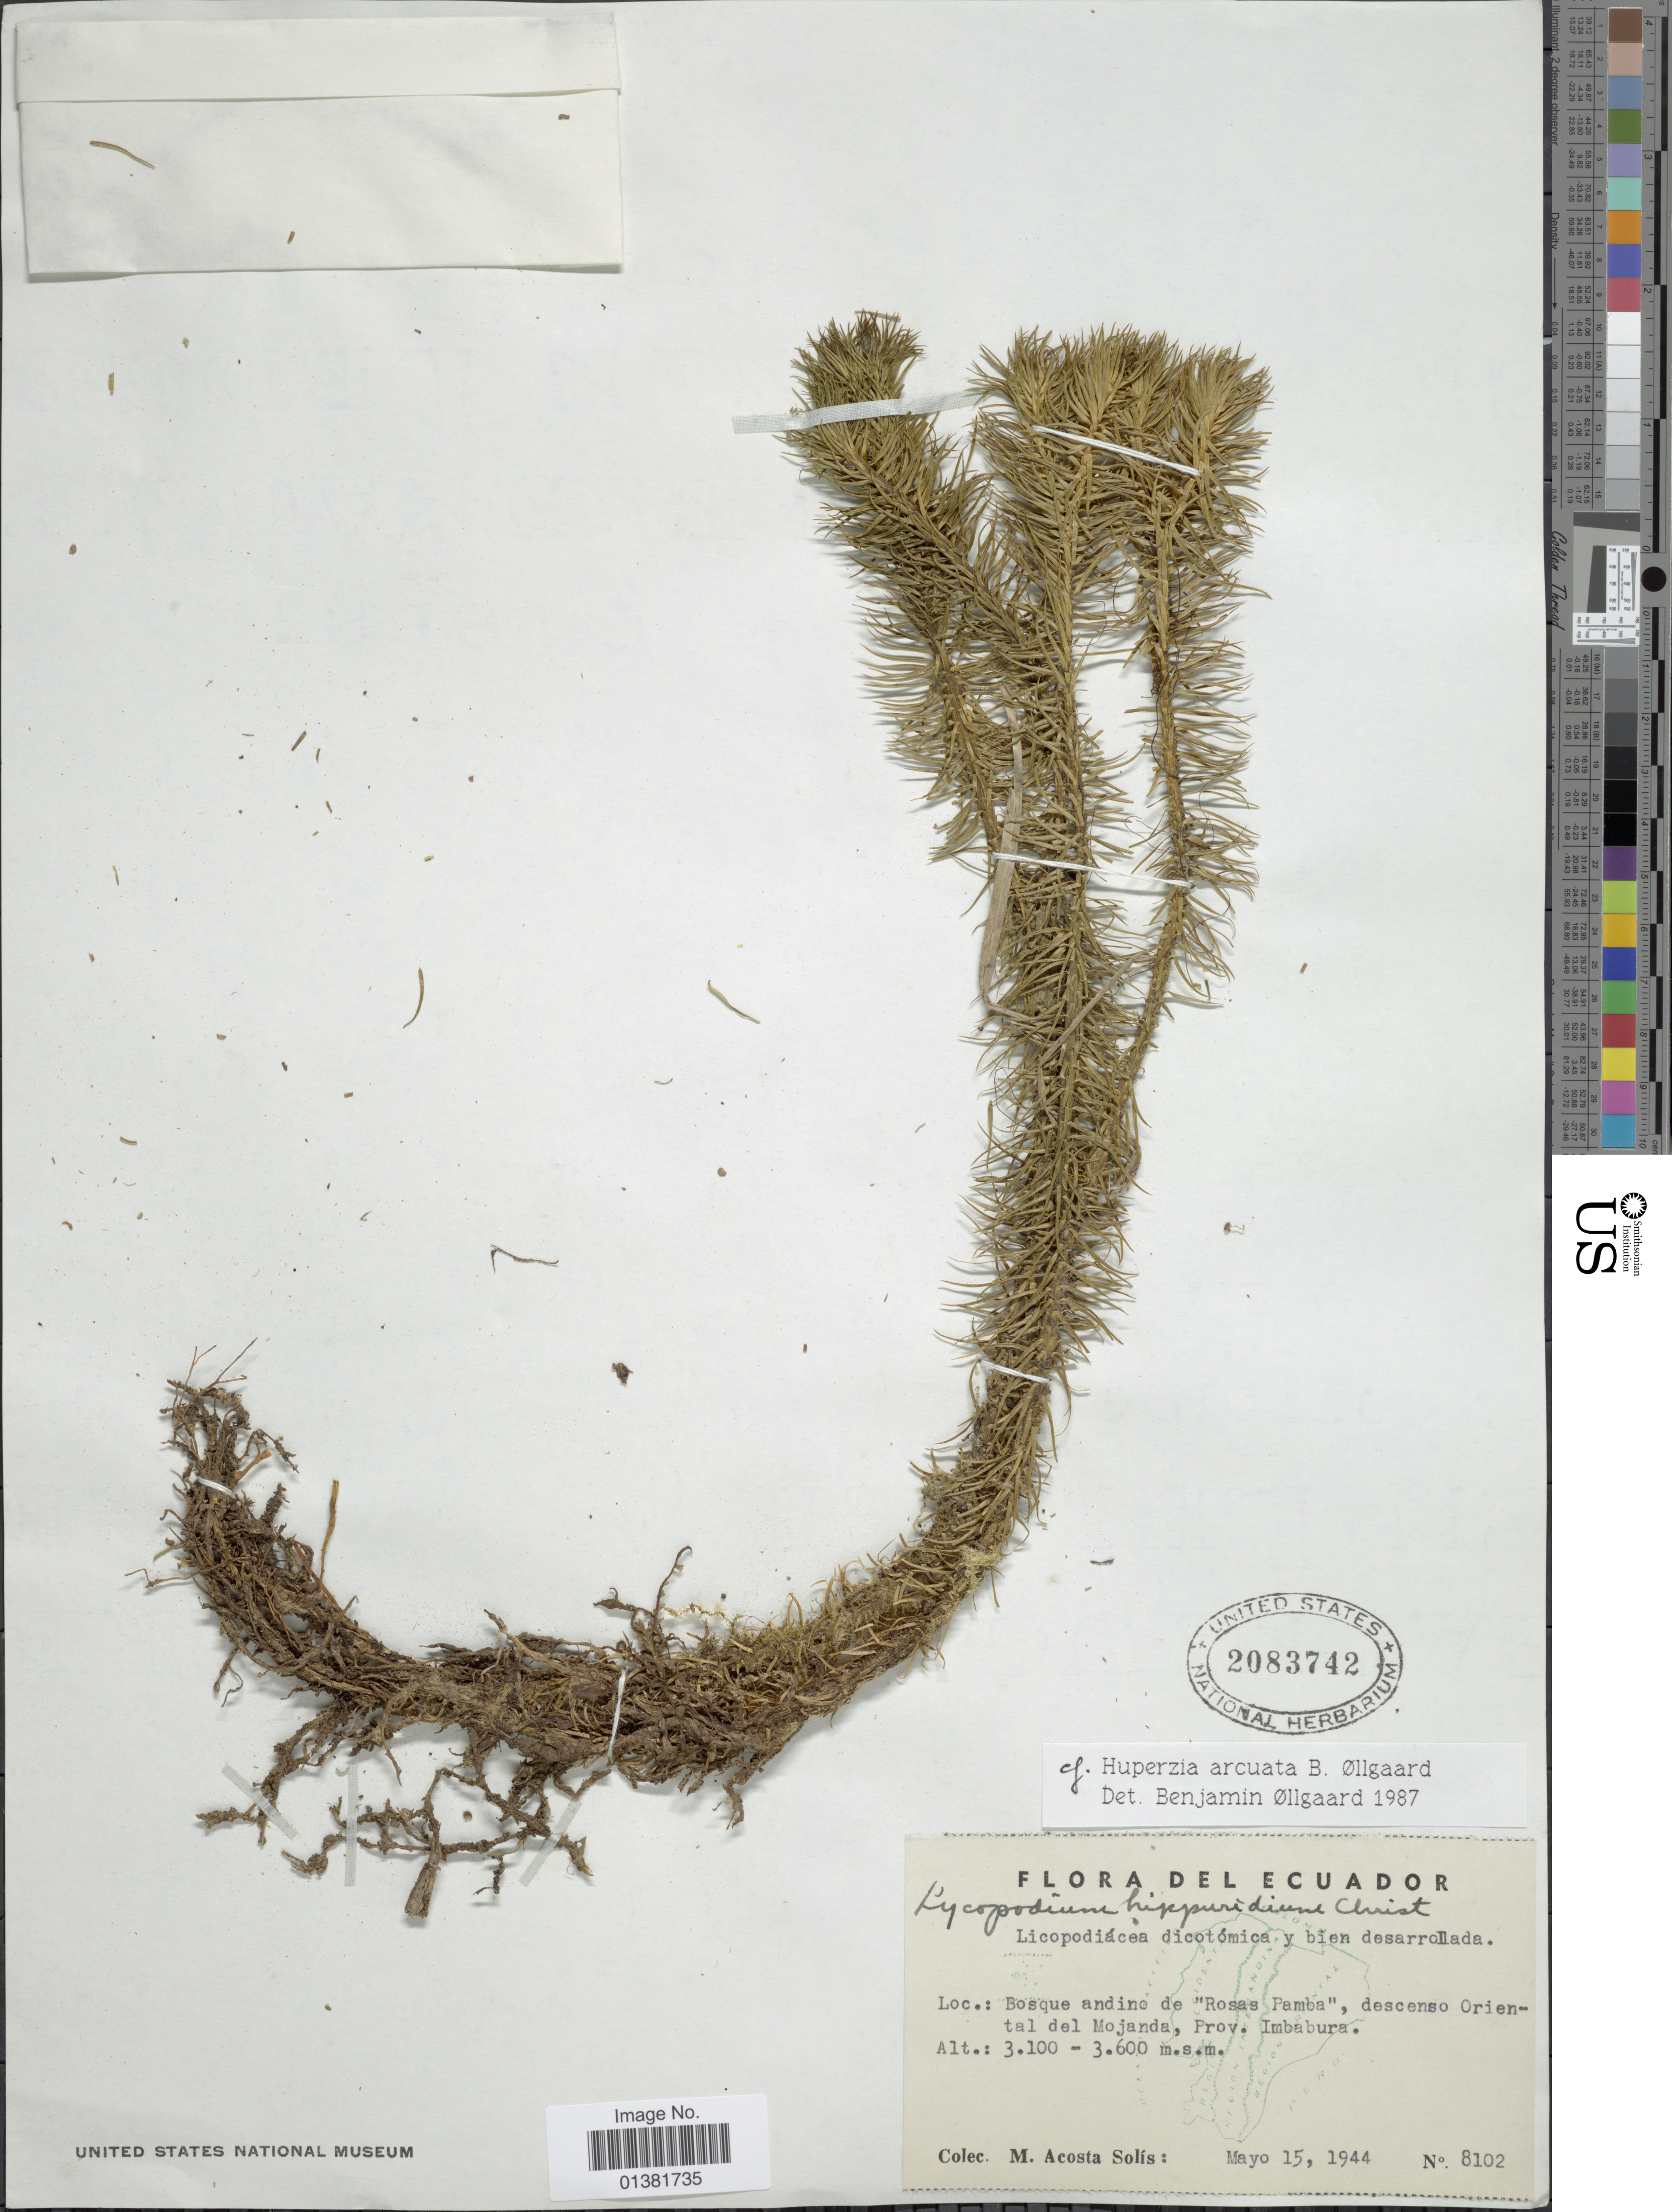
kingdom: Plantae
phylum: Tracheophyta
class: Lycopodiopsida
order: Lycopodiales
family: Lycopodiaceae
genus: Phlegmariurus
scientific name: Phlegmariurus arcuatus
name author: (B. Øllg.) B. Øllg.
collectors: M. Acosta Solis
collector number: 8102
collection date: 1944-05-15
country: Ecuador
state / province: Imbabura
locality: Bosque andino de "Rosas Pamba", descenso Oriental del Mojanda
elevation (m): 3100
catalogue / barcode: US 2083742